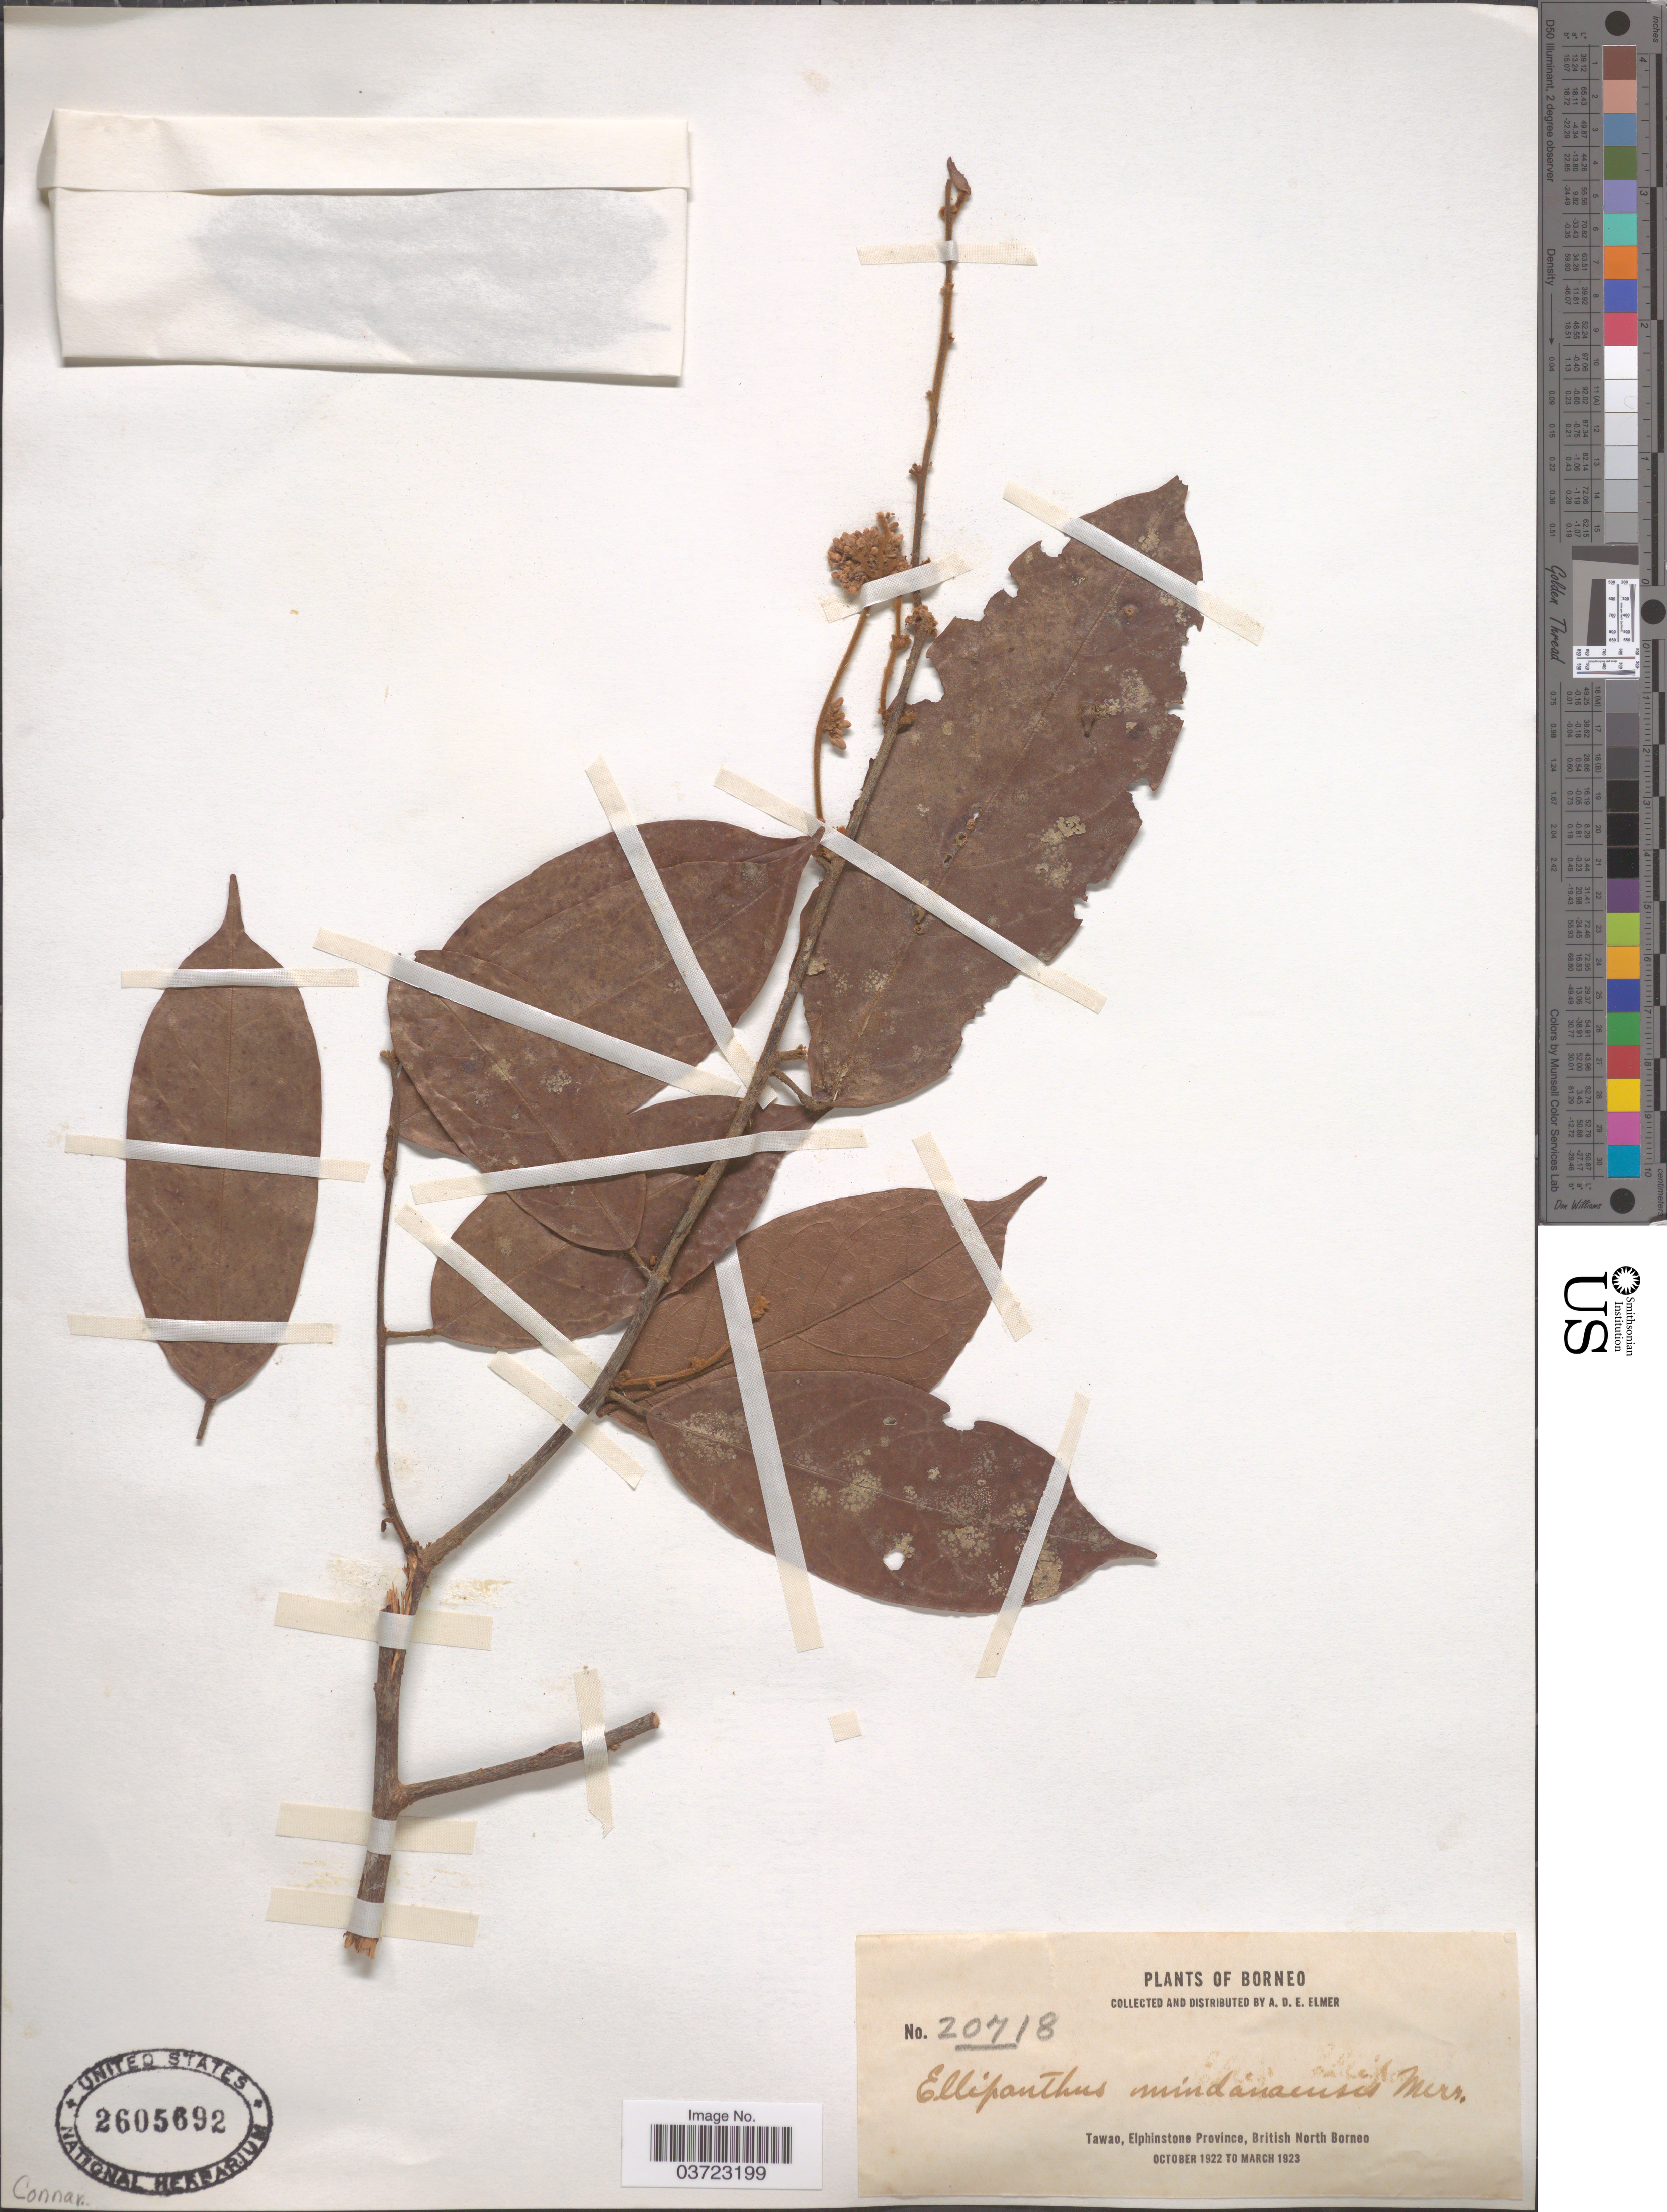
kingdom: Plantae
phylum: Tracheophyta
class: Magnoliopsida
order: Oxalidales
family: Connaraceae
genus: Ellipanthus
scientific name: Ellipanthus mindanaensis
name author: Merr.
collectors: A. D. E. Elmer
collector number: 20718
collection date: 1922-10/1923-03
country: Malaysia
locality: Borneo. Tawao, Elphinstone Province, British North Borneo.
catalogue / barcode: US 2605692